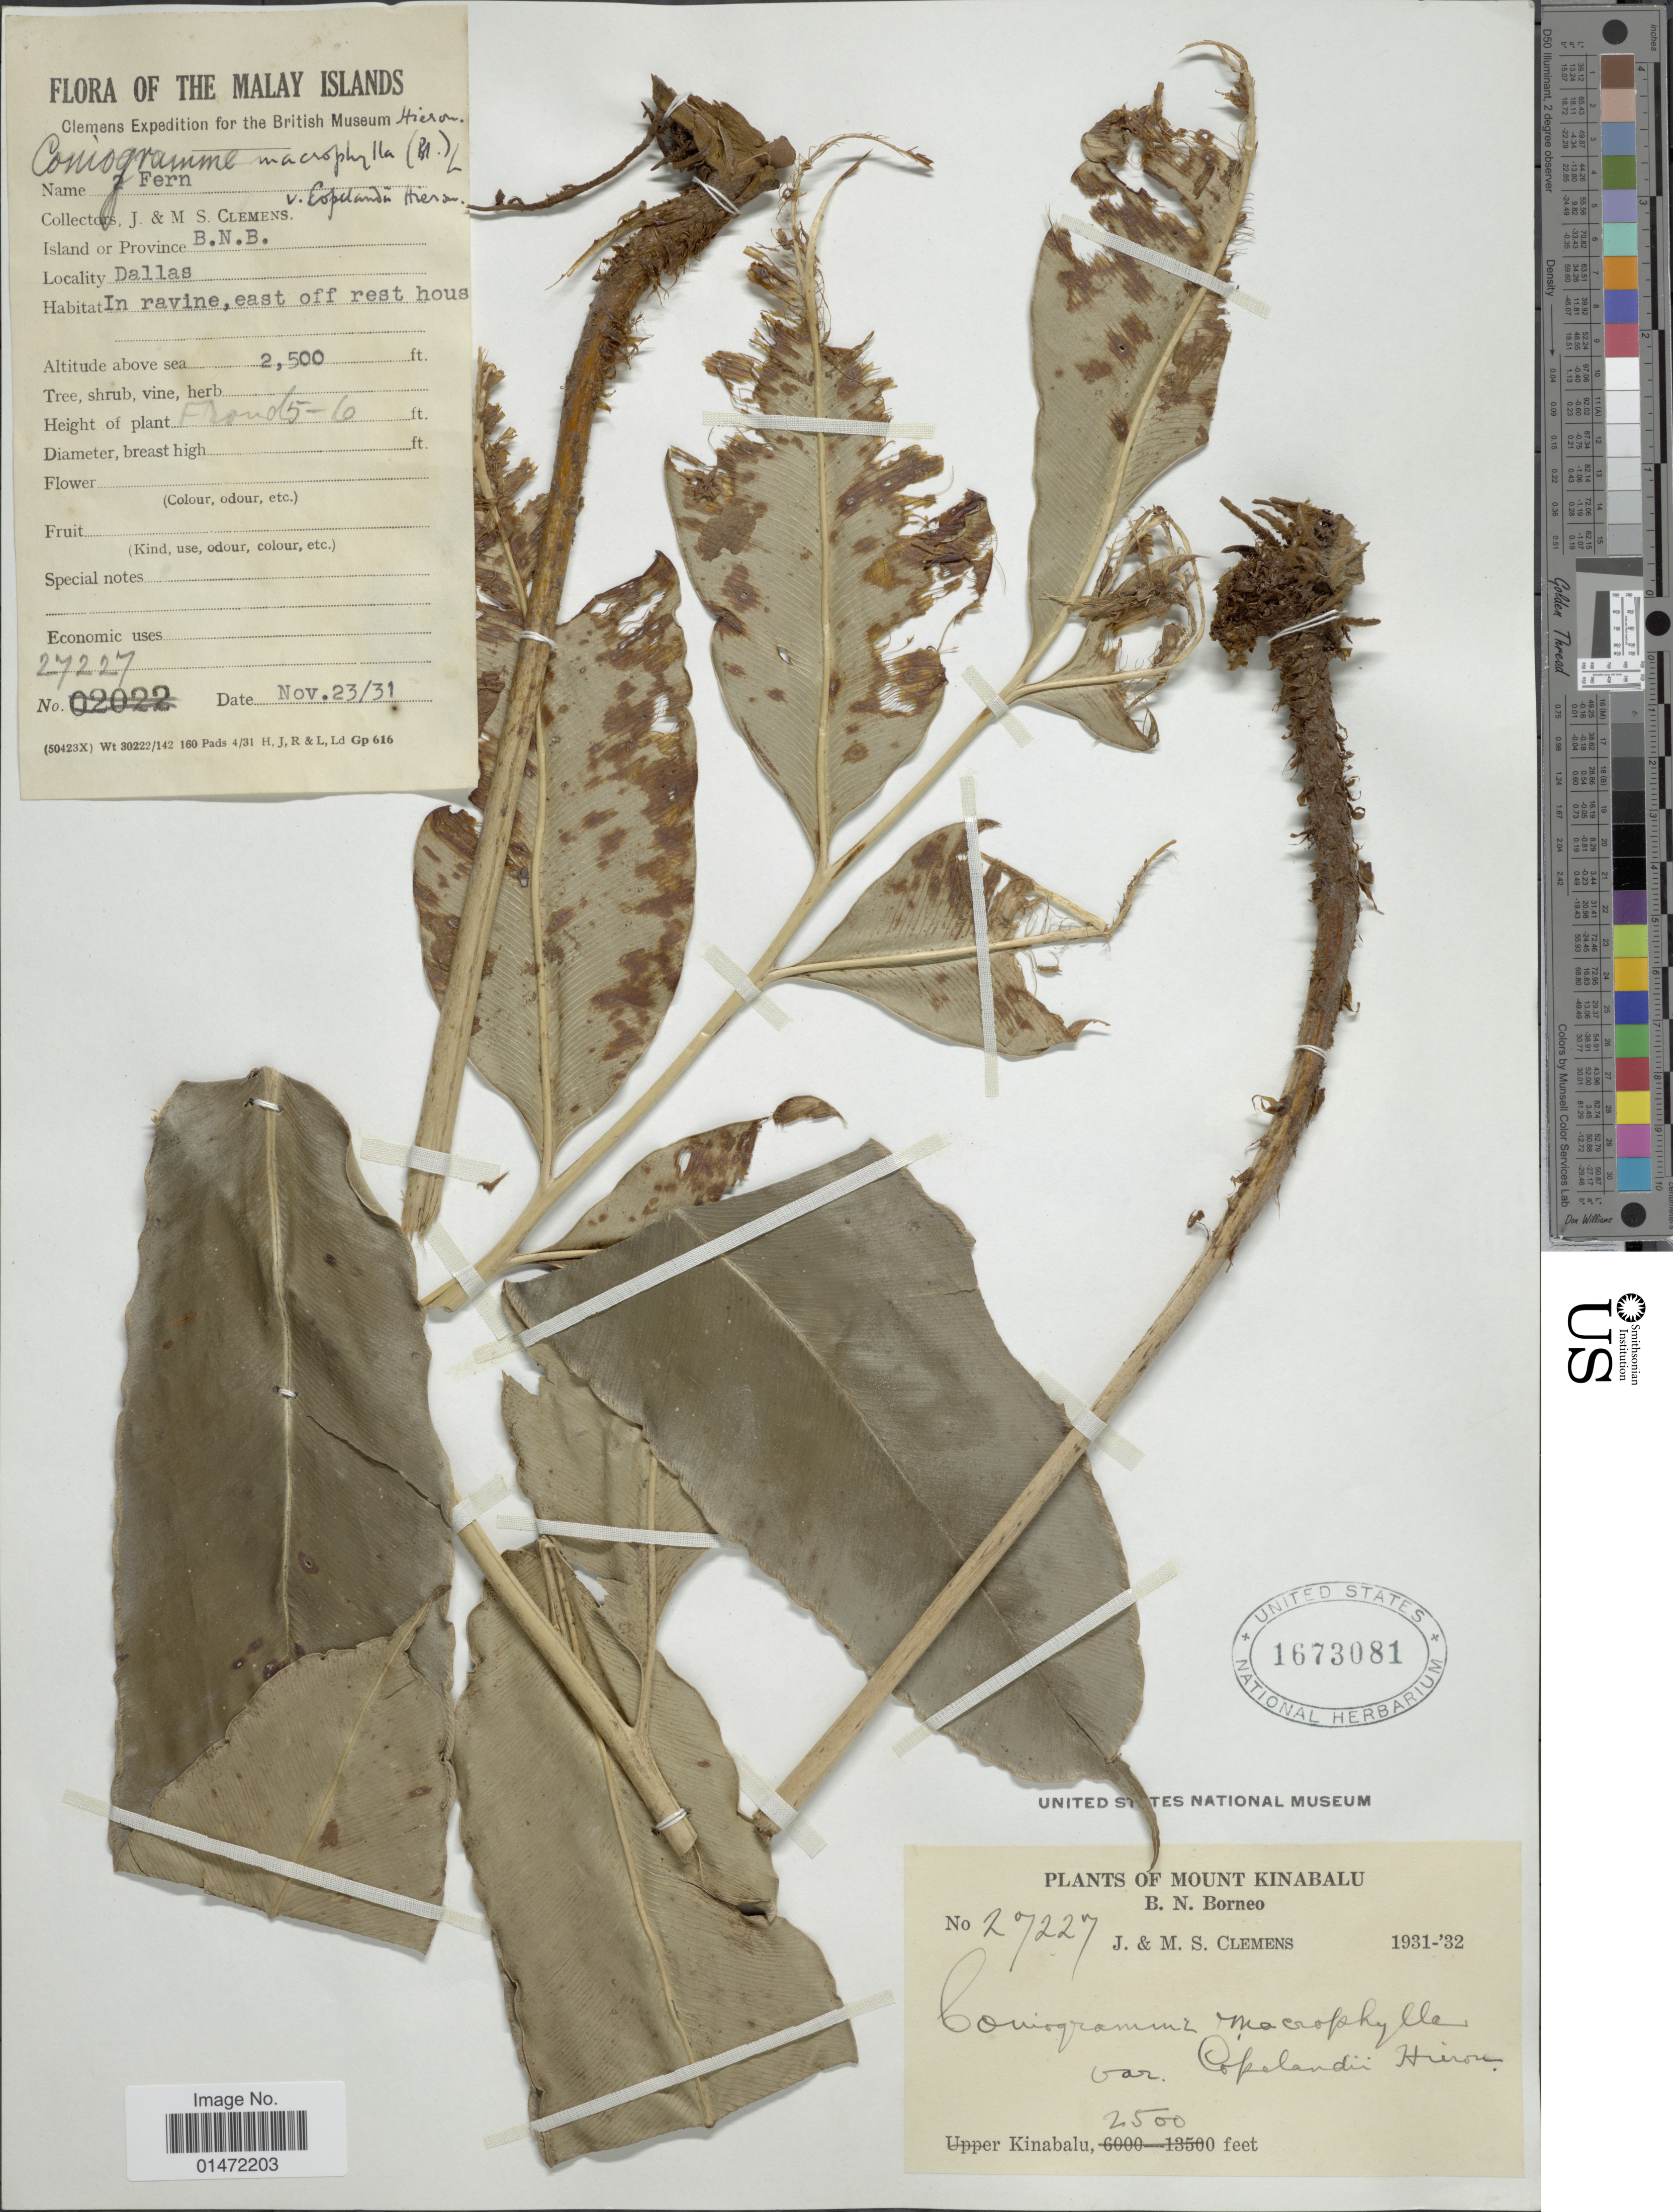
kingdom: Plantae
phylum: Tracheophyta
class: Polypodiopsida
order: Polypodiales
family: Pteridaceae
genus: Coniogramme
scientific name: Coniogramme macrophylla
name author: (Blume) Hieron.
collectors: J. Clemens & M. S. Clemens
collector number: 27227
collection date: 1931-11-23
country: Malaysia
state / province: Sabah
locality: Mount Kinabalu, B.N. Borneo. Kinabalu. Malay Islands. Island or Province B.N.B. Dallas.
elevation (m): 762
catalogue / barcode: US 1673081